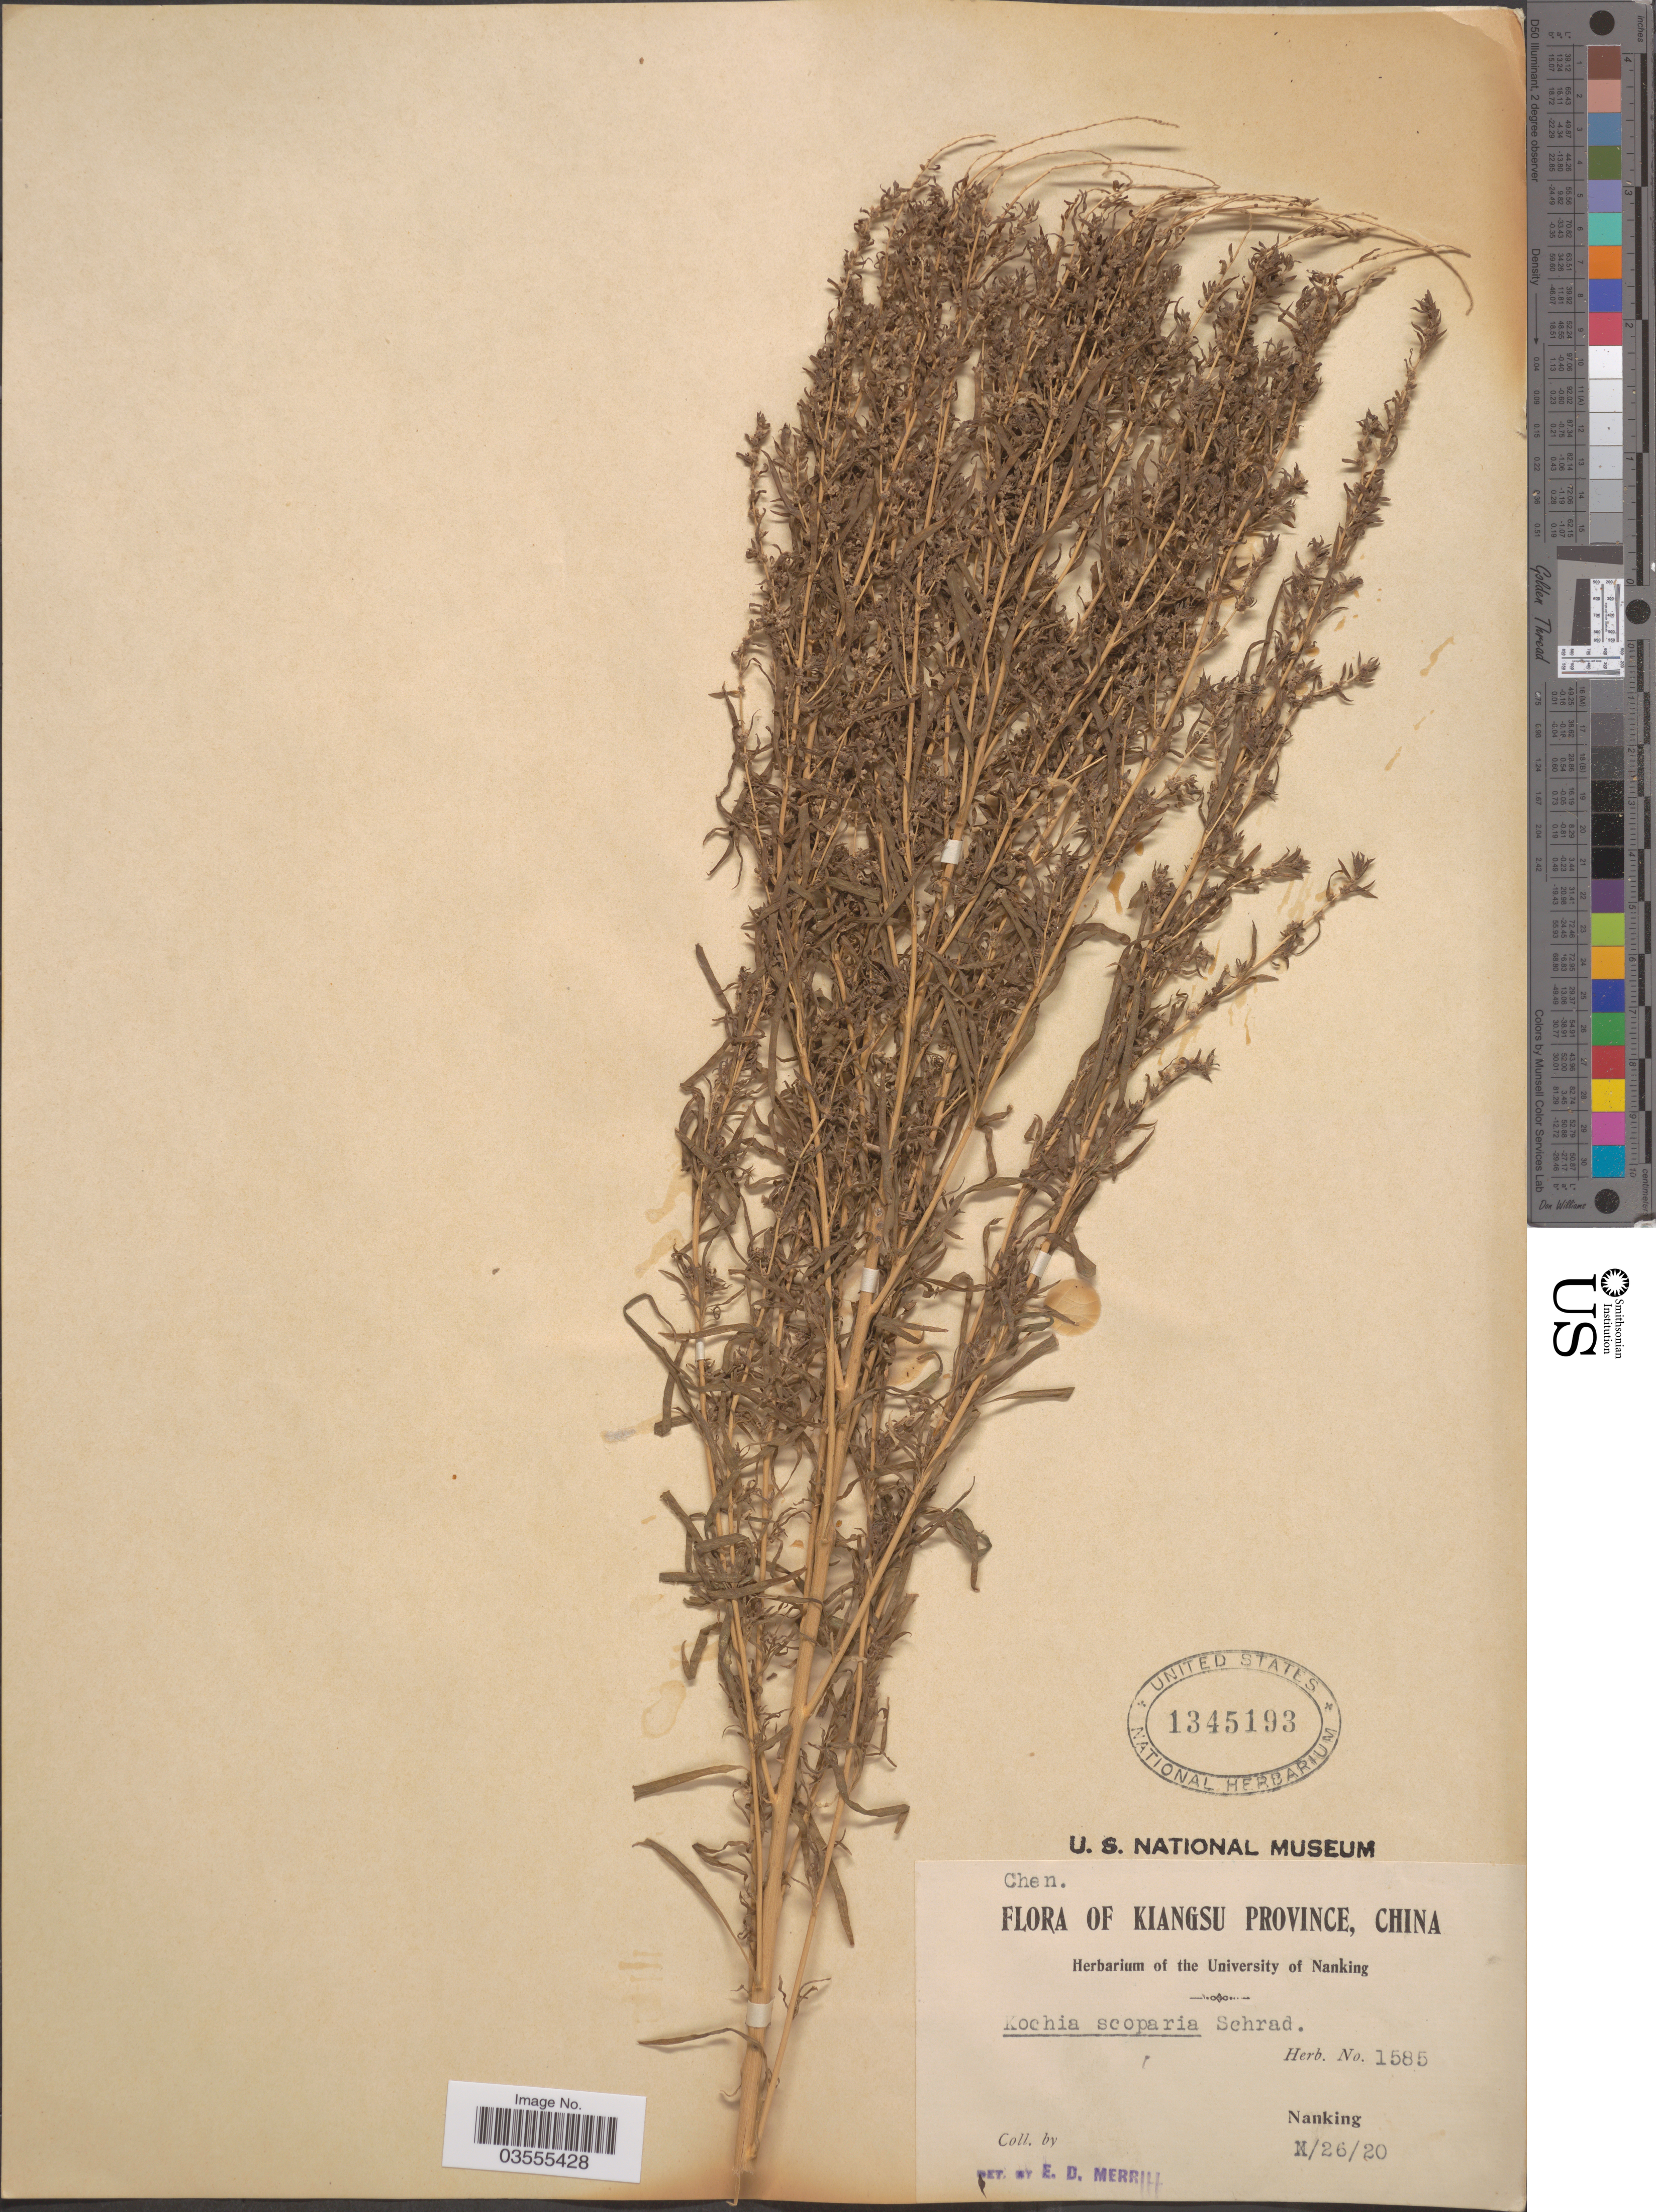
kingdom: Plantae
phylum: Tracheophyta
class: Magnoliopsida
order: Caryophyllales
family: Amaranthaceae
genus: Bassia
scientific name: Bassia scoparia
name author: (L.) Voss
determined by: U.S. National Herbarium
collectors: ex herb. University of Nanking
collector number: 1585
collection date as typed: Transcribed d/m/y: 26/10/20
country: China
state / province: Jiangsu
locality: Kiangsu Province. Nanking.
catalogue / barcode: US 1345193